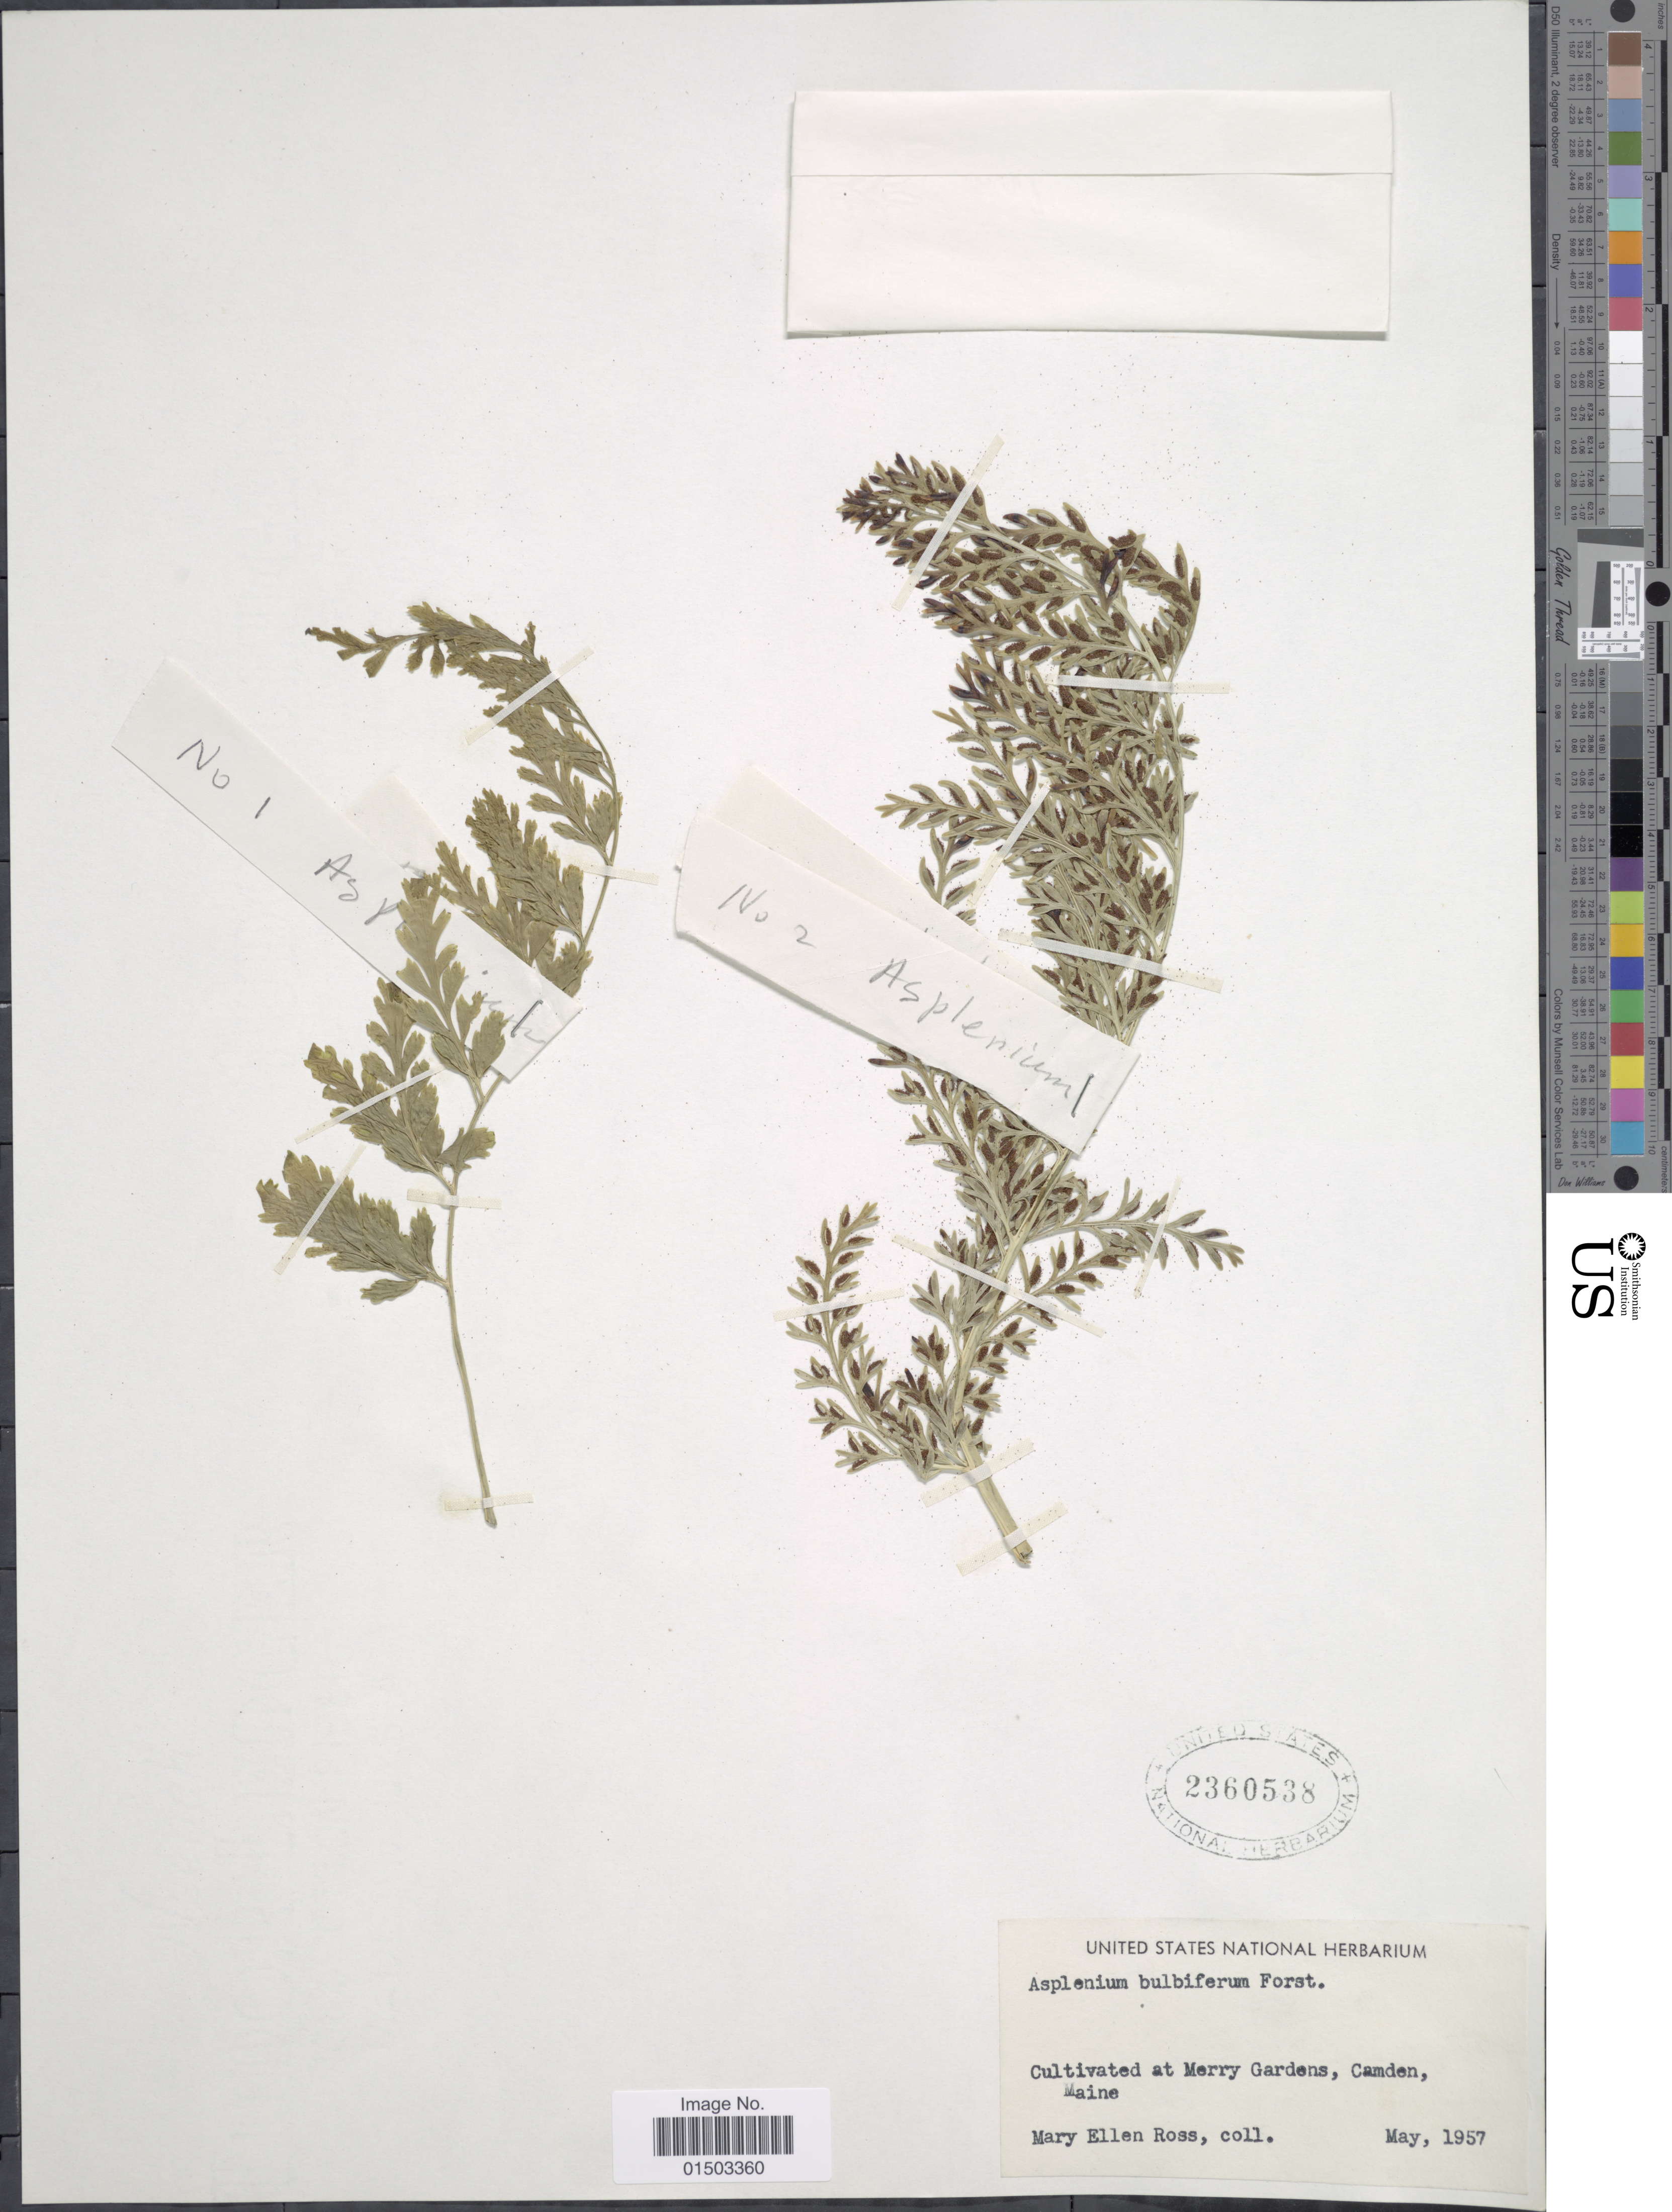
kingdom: Plantae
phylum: Tracheophyta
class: Polypodiopsida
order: Polypodiales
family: Aspleniaceae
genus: Asplenium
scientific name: Asplenium bulbiferum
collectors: M. Ross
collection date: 1957-05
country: United States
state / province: Maine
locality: Cultivated at Merry Gardens, Camden. Maine.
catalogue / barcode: US 2360538